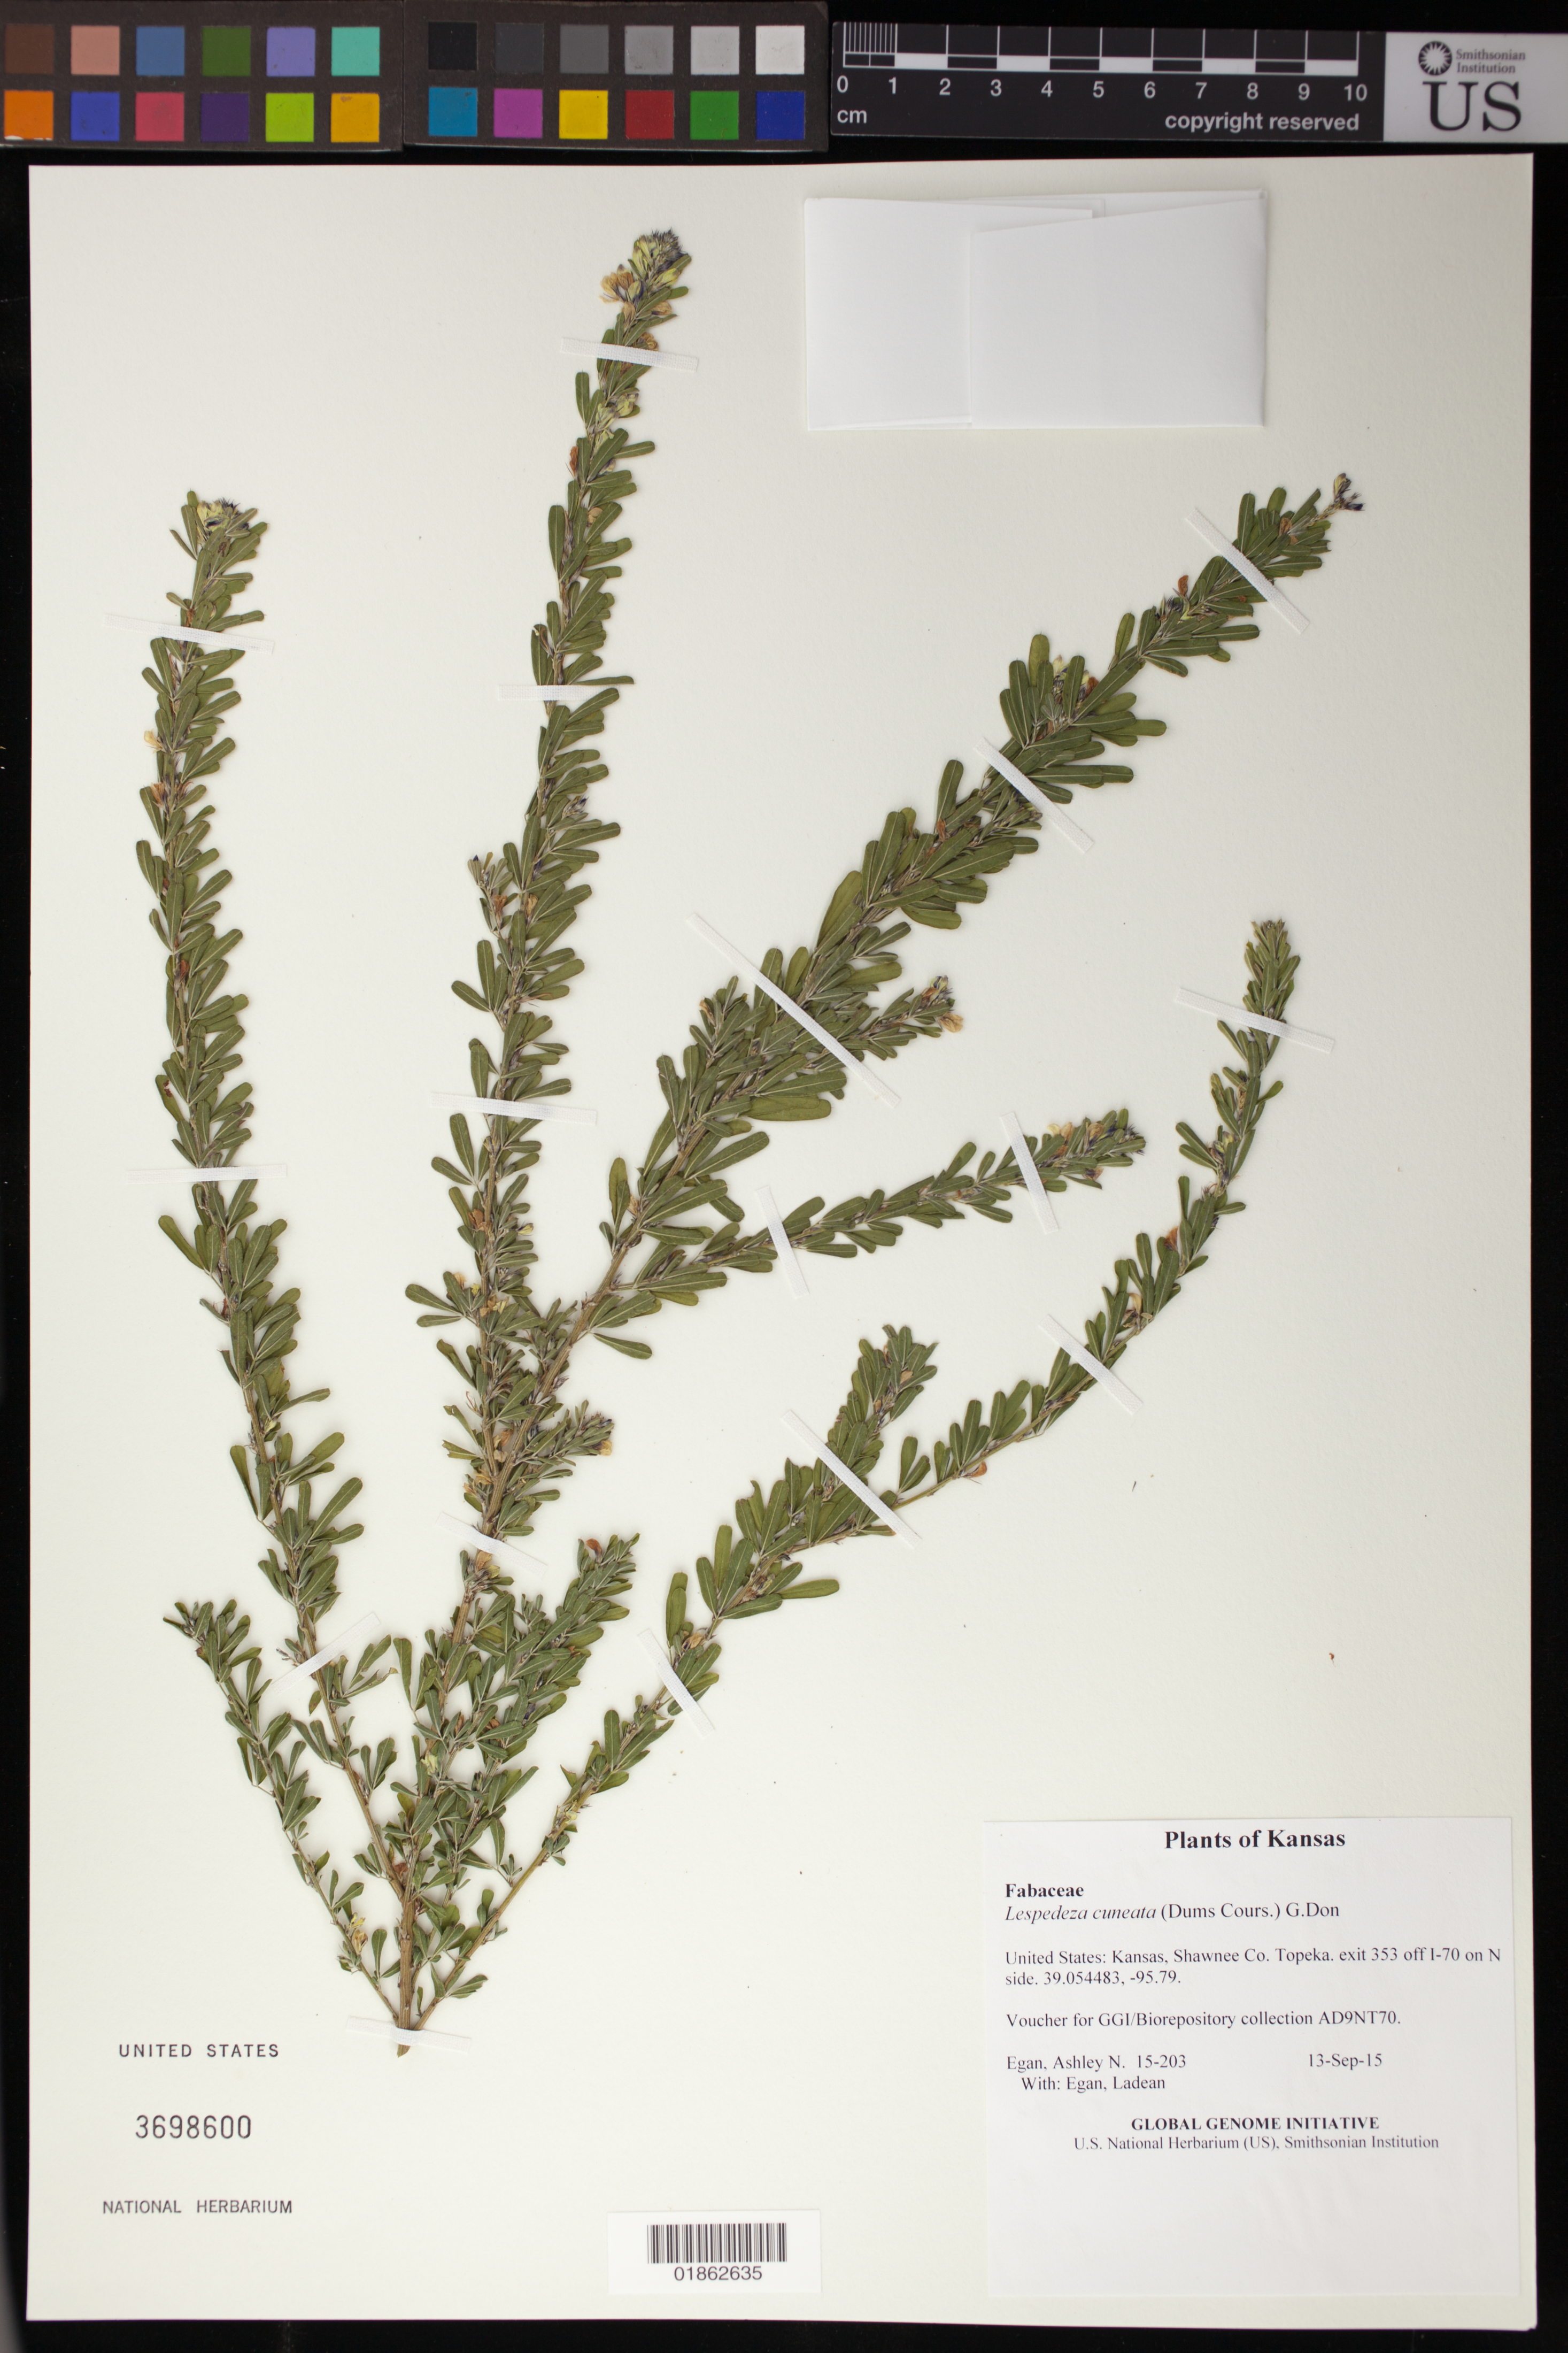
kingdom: Plantae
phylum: Tracheophyta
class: Magnoliopsida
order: Fabales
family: Fabaceae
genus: Lespedeza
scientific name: Lespedeza cuneata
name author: (Dum. Cours.) G. Don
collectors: A. N. Egan & L. Egan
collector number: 15-203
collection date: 2015-09-13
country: United States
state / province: Kansas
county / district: Shawnee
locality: Topeka. exit 353 off I-70 on N side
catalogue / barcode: US 3698600